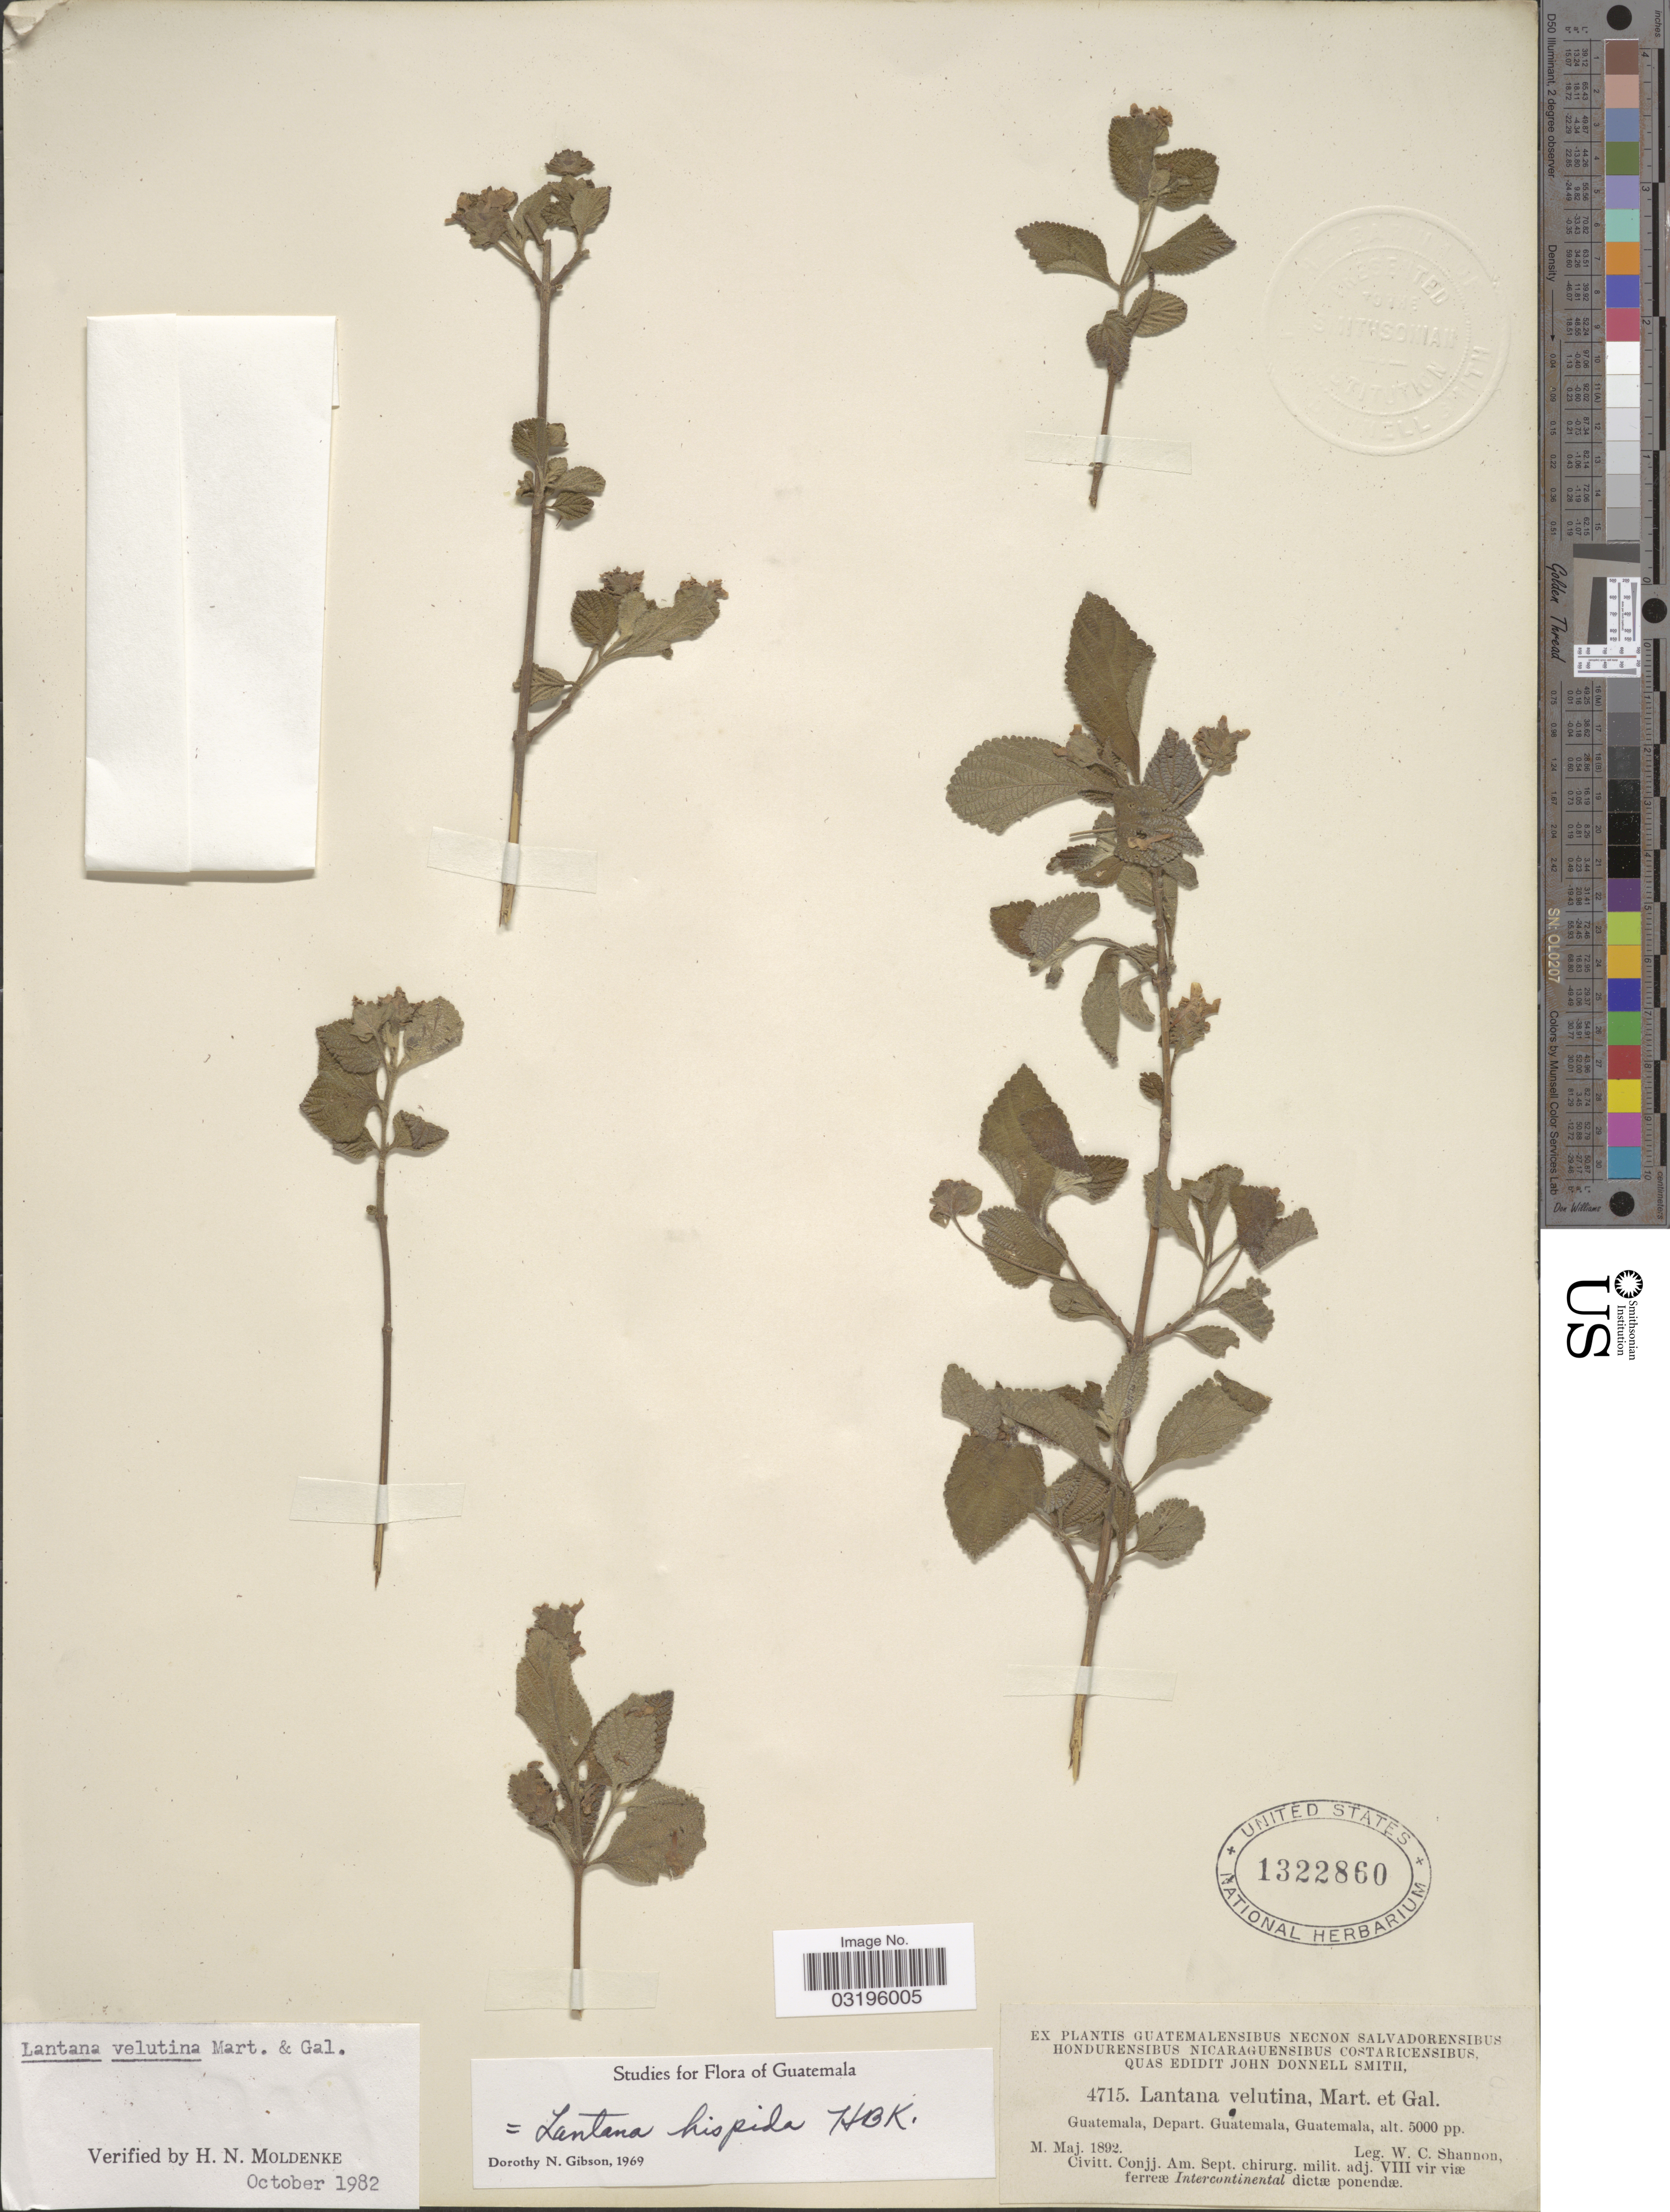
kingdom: Plantae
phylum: Tracheophyta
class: Magnoliopsida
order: Lamiales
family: Verbenaceae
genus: Lantana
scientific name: Lantana velutina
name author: M. Martens & Galeotti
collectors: W. C. Shannon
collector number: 4715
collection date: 1892-05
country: Guatemala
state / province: Guatemala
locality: Depart. Guatemala.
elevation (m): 1524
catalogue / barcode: US 1322860